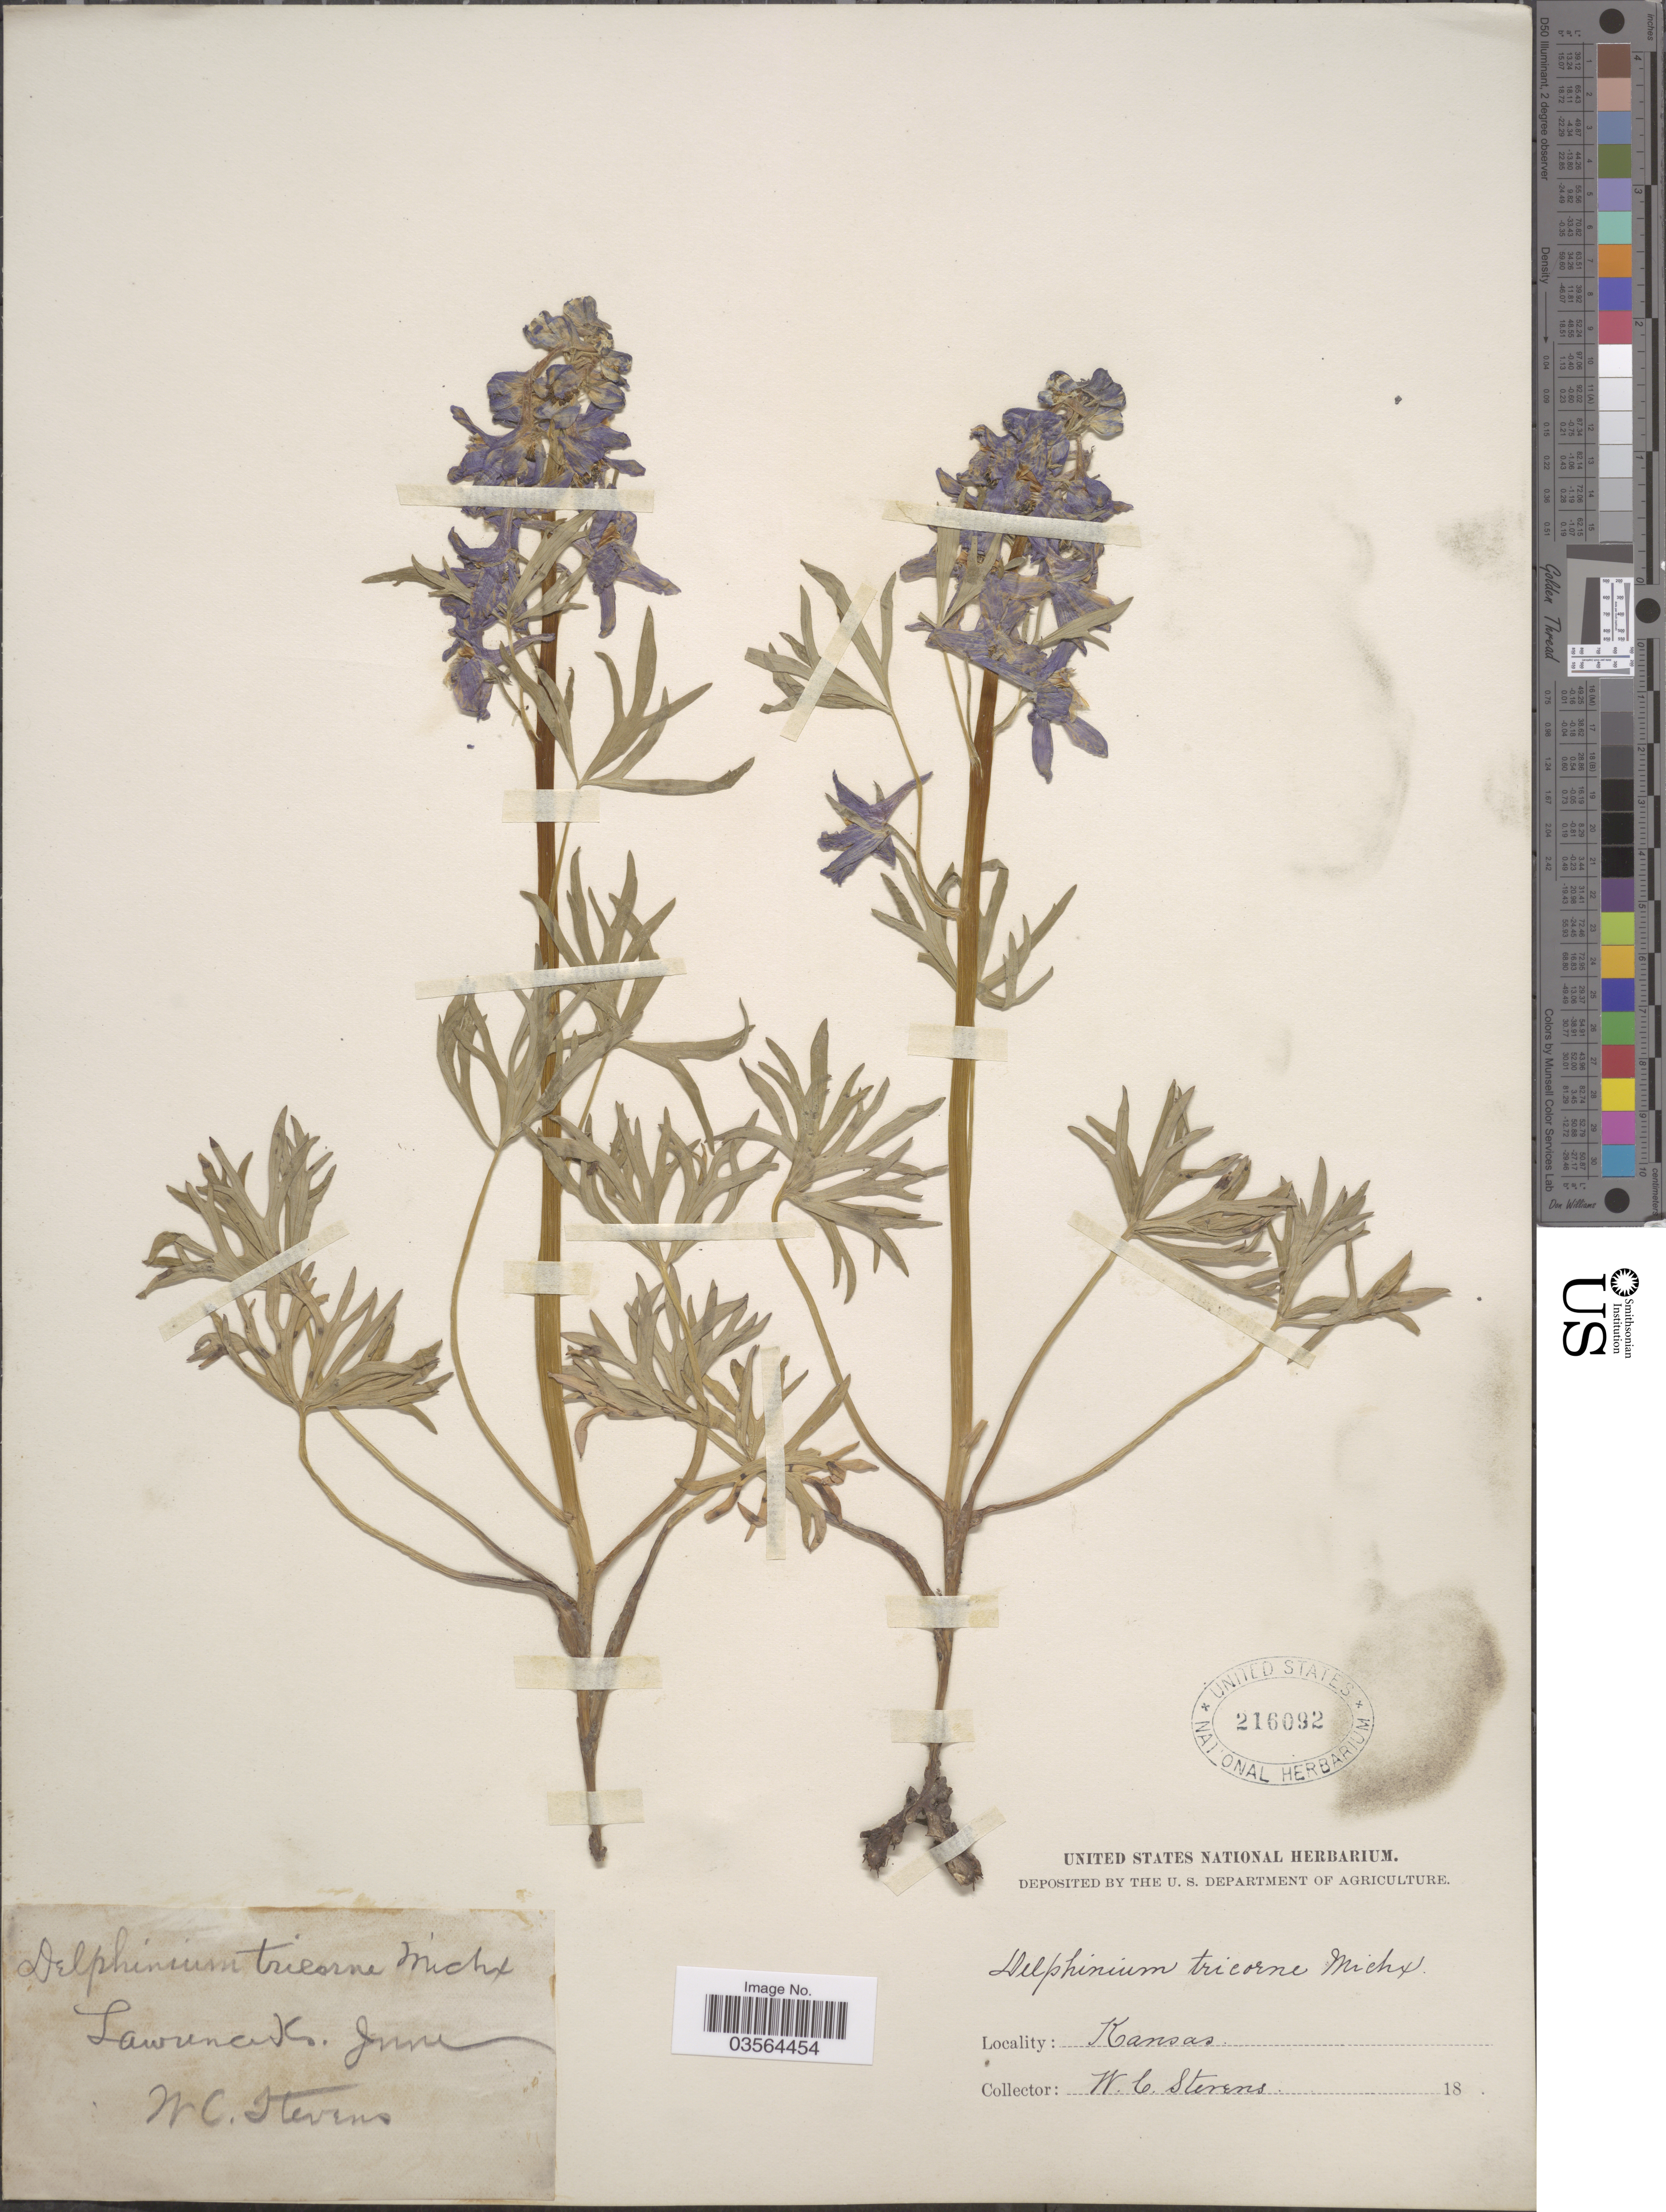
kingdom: Plantae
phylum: Tracheophyta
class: Magnoliopsida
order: Ranunculales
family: Ranunculaceae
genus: Delphinium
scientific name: Delphinium tricorne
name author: Michx.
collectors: W. C. Stevens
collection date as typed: June 18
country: United States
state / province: Kansas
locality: Lawrence.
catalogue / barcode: US 216092